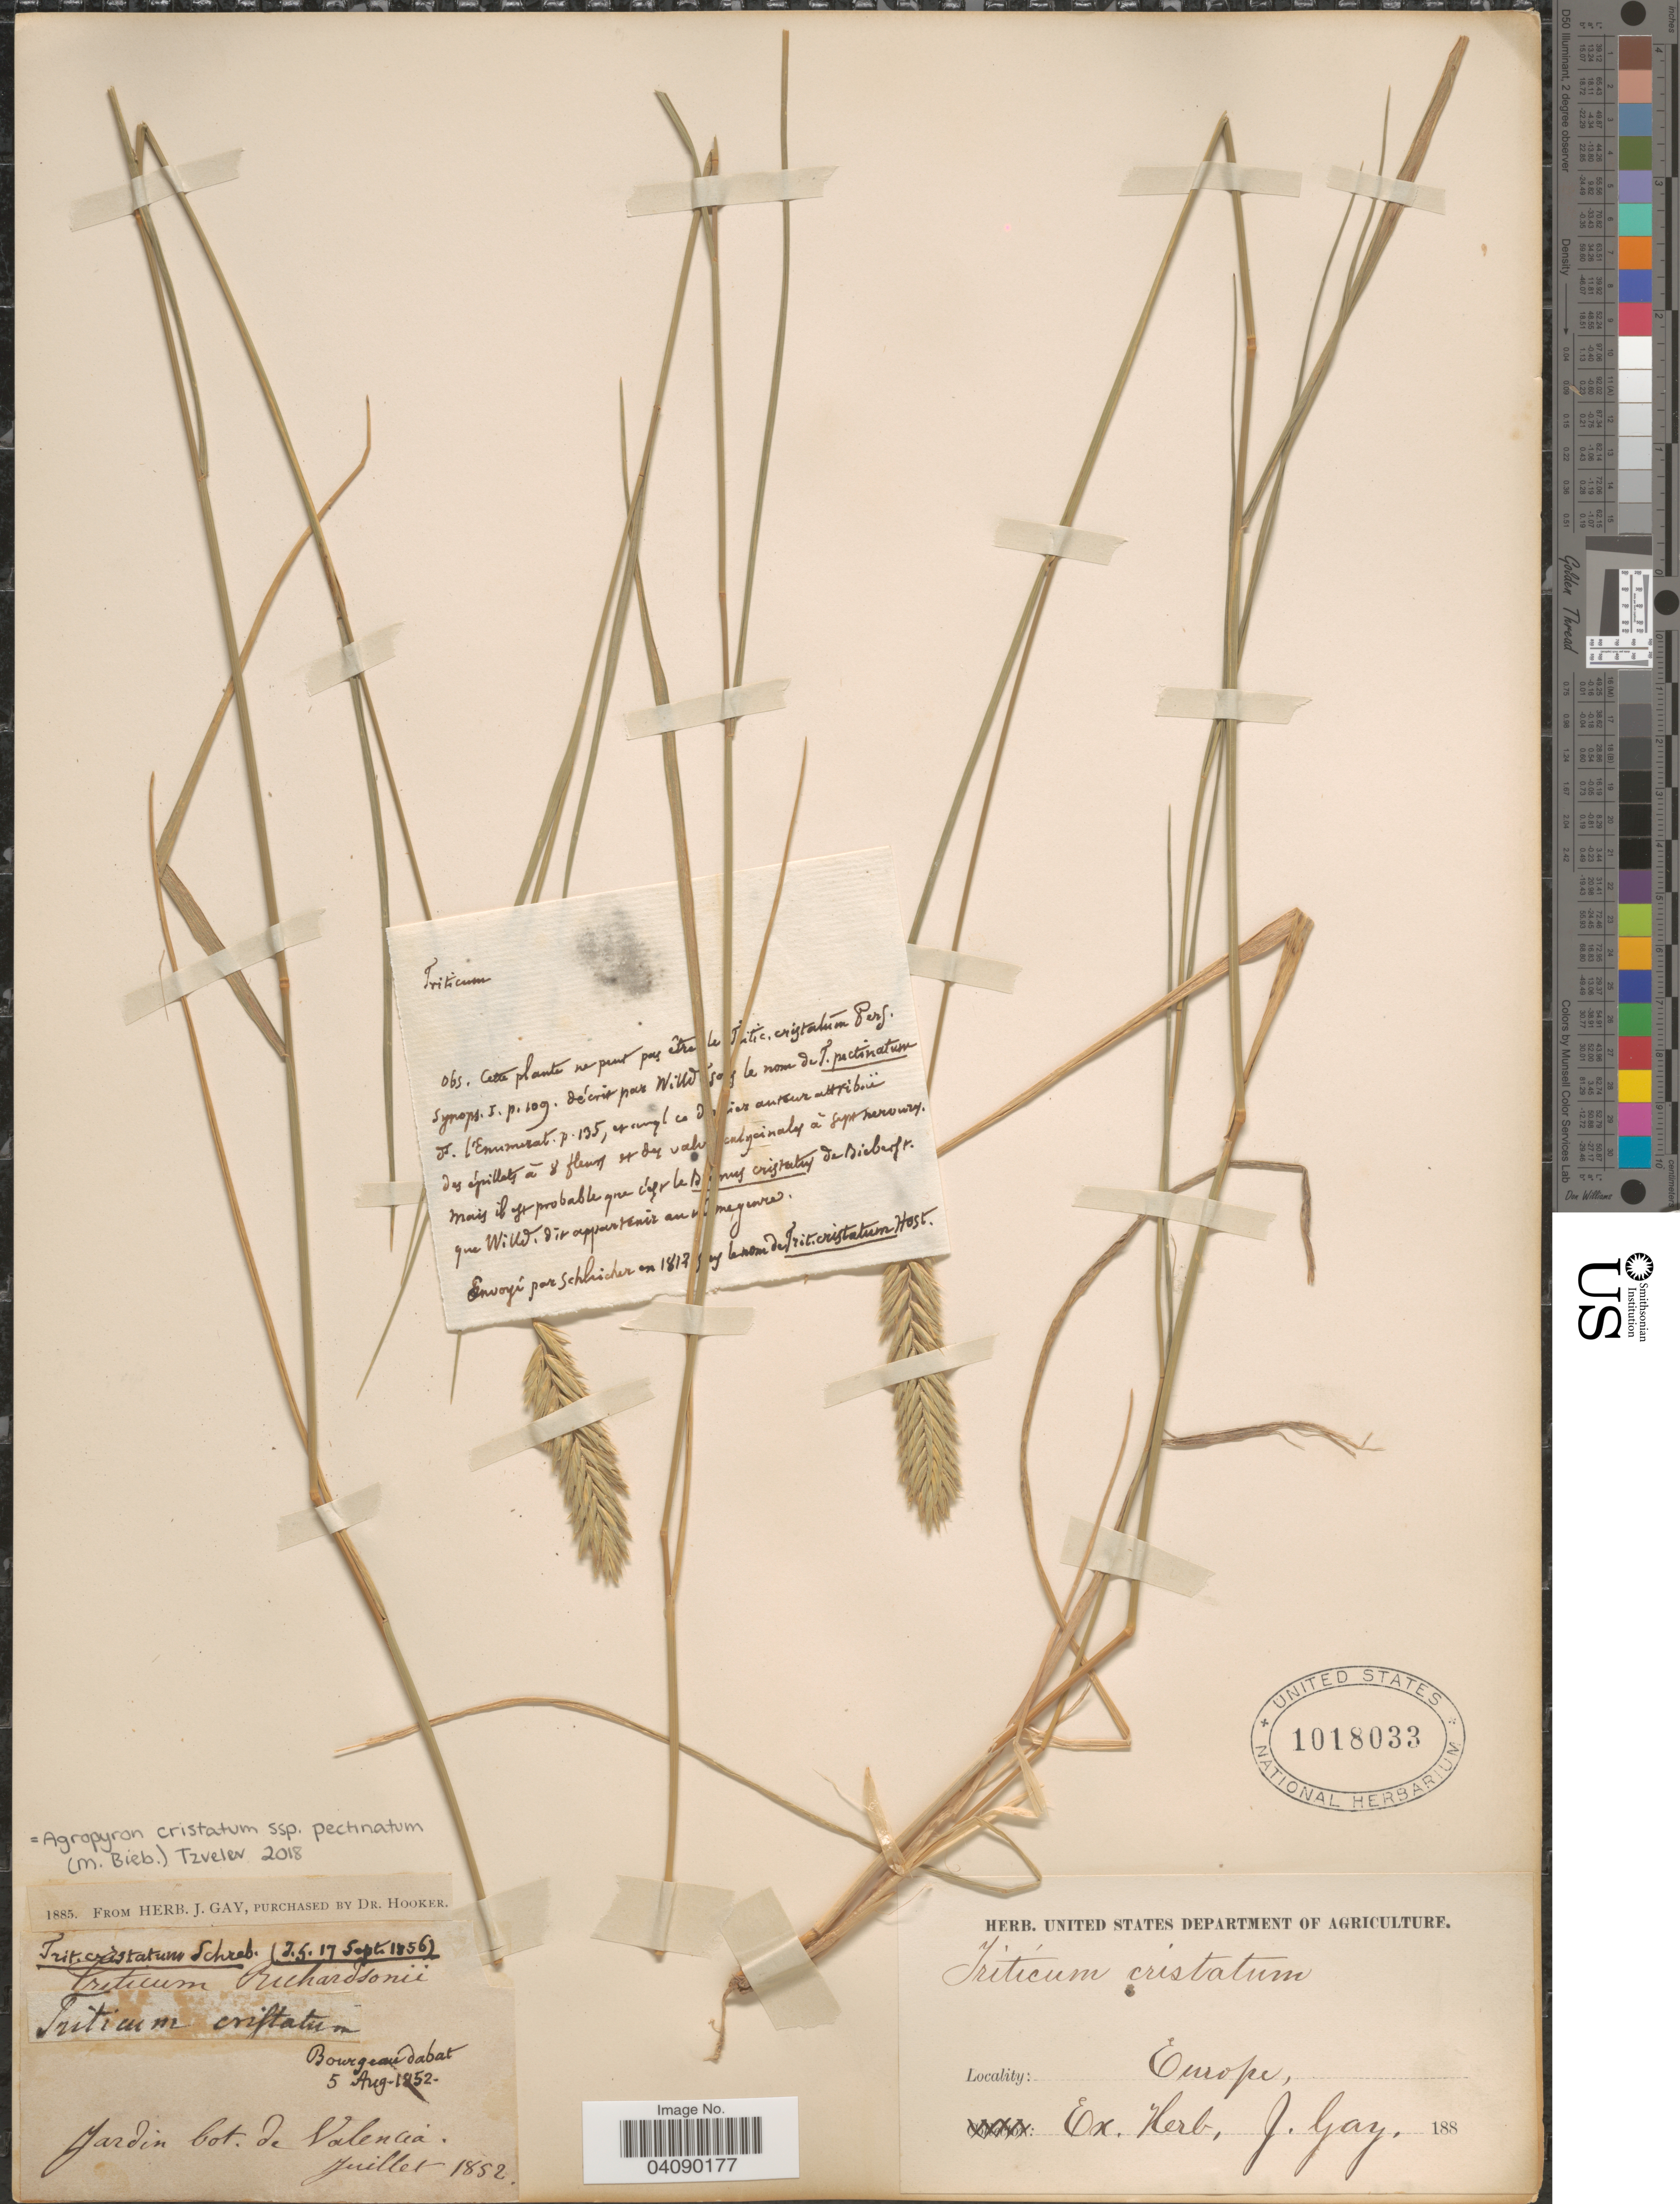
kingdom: Plantae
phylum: Tracheophyta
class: Liliopsida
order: Poales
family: Poaceae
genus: Agropyron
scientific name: Agropyron cristatum subsp. pectinatum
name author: (M. Bieb.) Tzvelev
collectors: ex herb. J. Gay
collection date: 1852-07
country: Spain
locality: Jardin bot. de Valencia. Europe.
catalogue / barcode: US 1018033